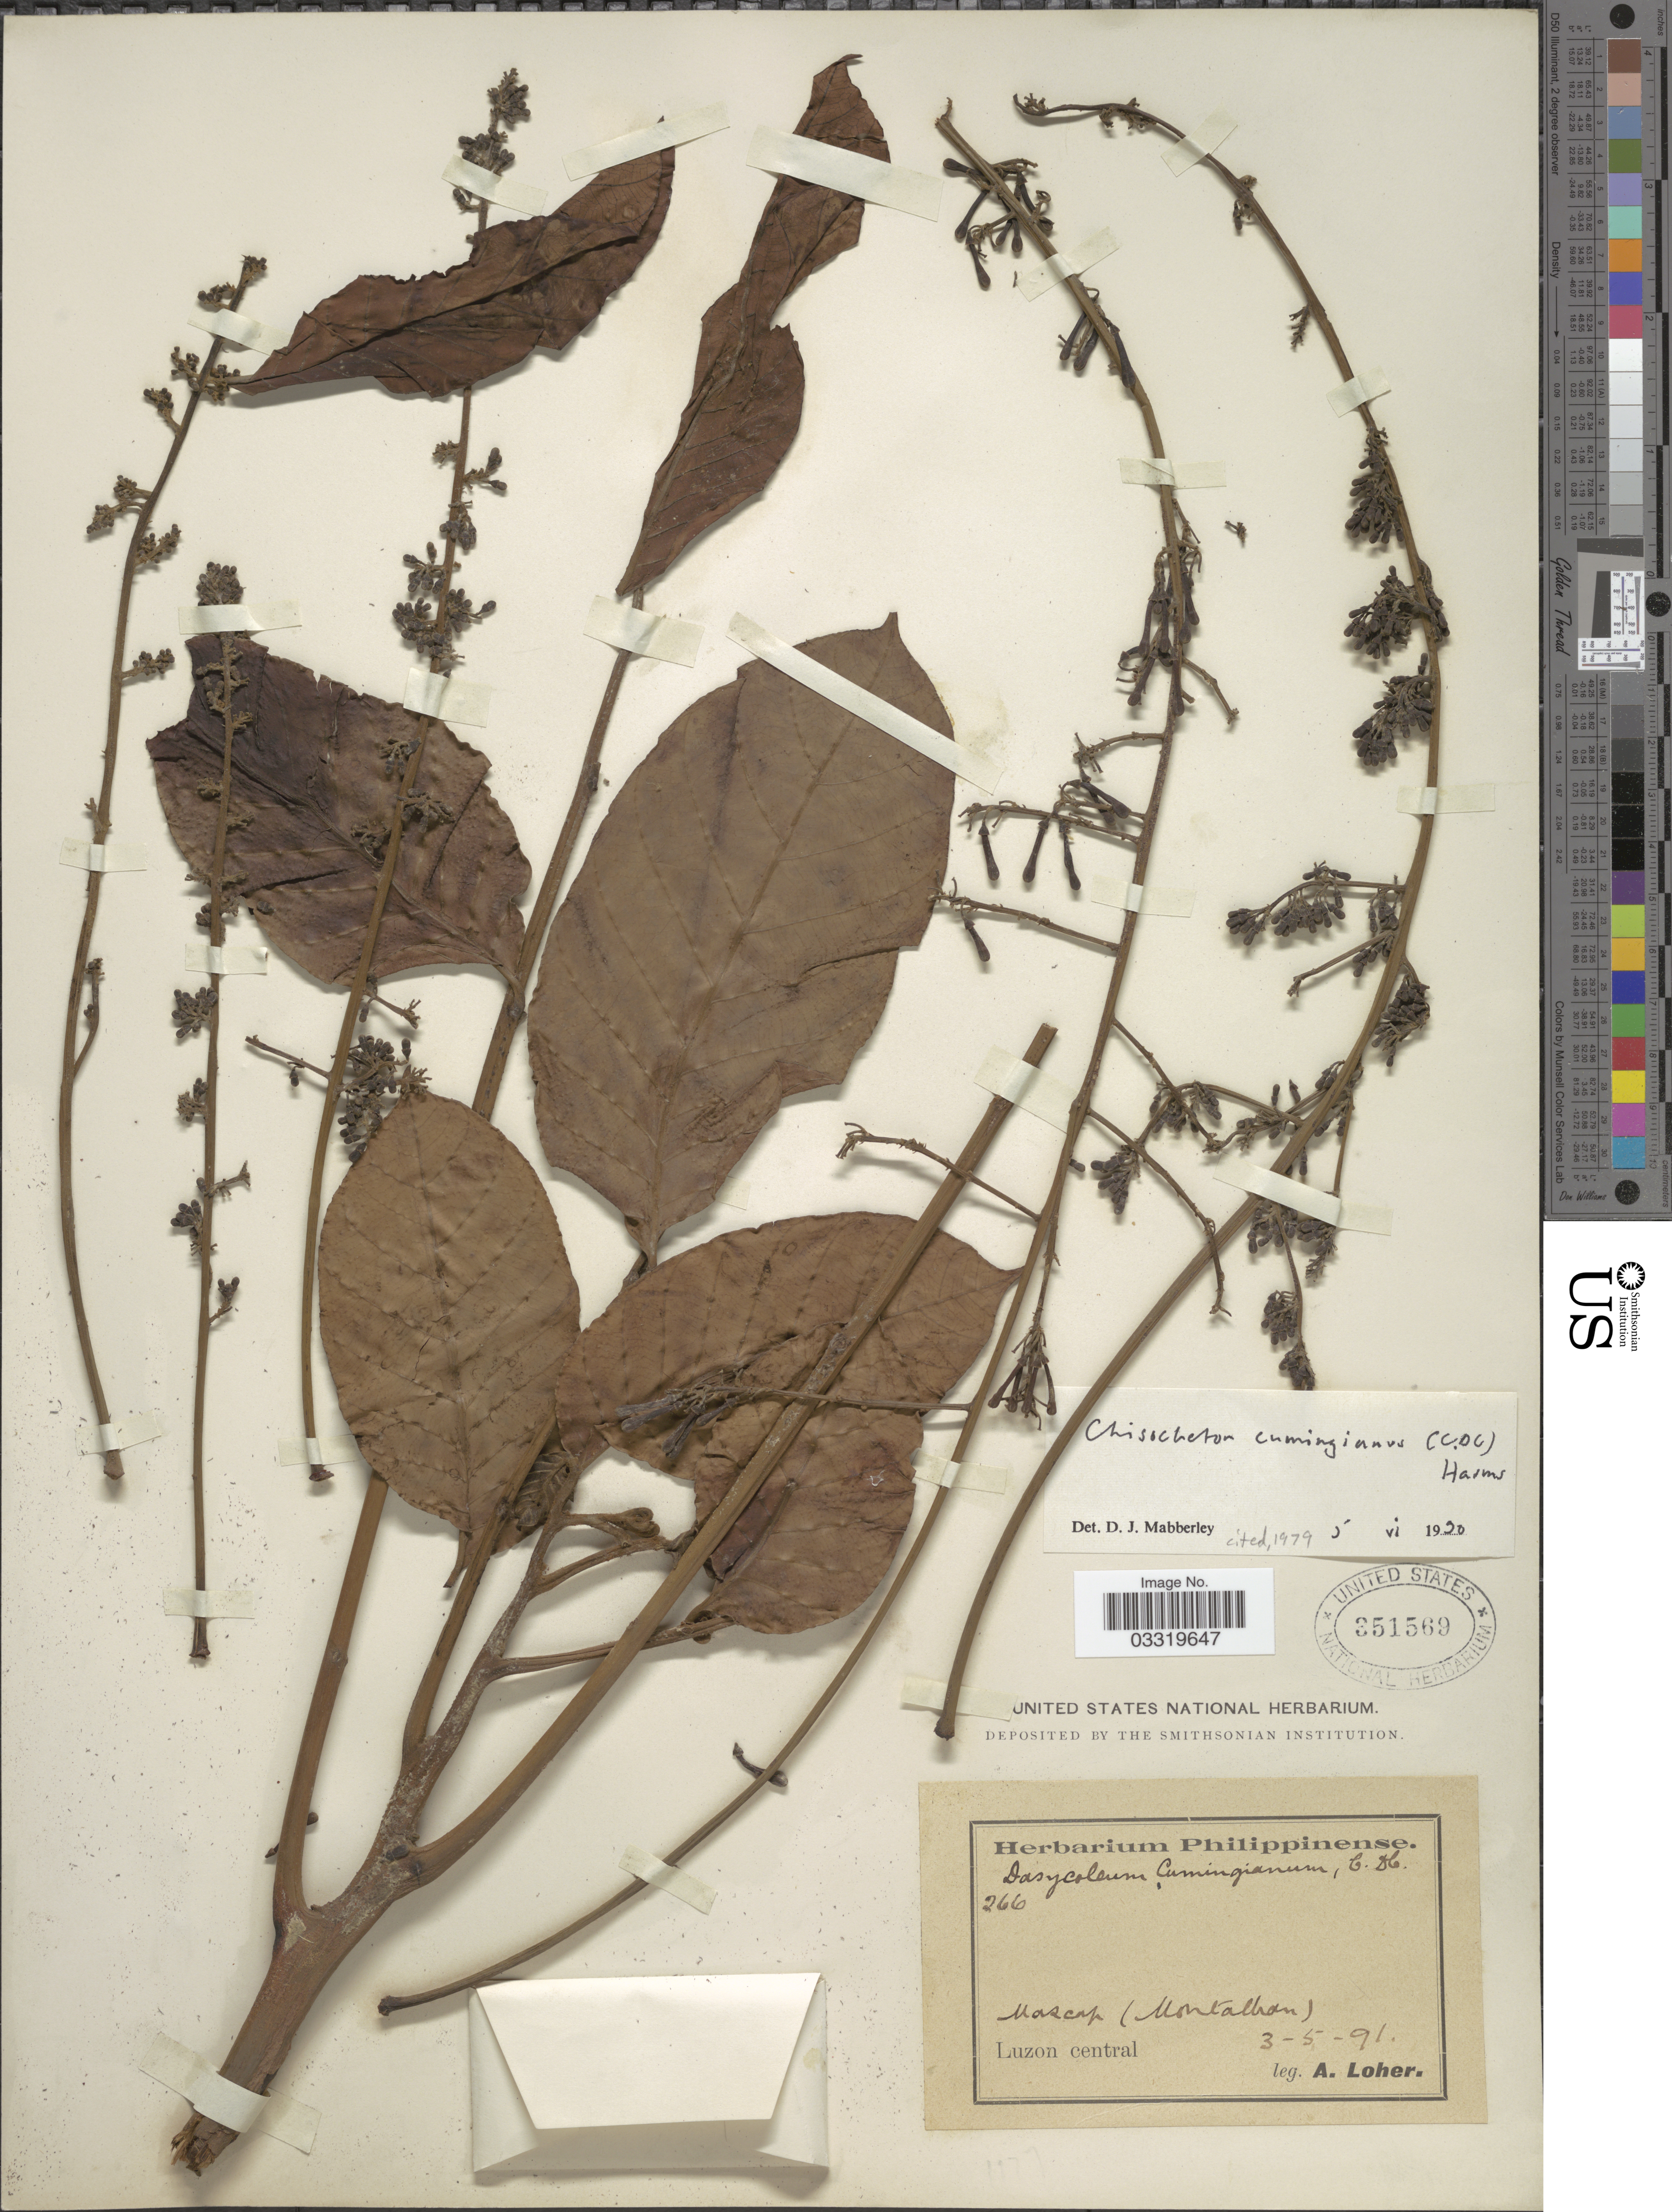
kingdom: Plantae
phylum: Tracheophyta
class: Magnoliopsida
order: Sapindales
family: Meliaceae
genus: Chisocheton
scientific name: Chisocheton cumingianus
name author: (C. DC.) Harms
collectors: A. Loher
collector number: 266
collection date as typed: Transcribed d/m/y: 3/5/91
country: Philippines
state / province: Central Luzon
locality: Mascap (Montalban) Luzon Central.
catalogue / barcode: US 351569